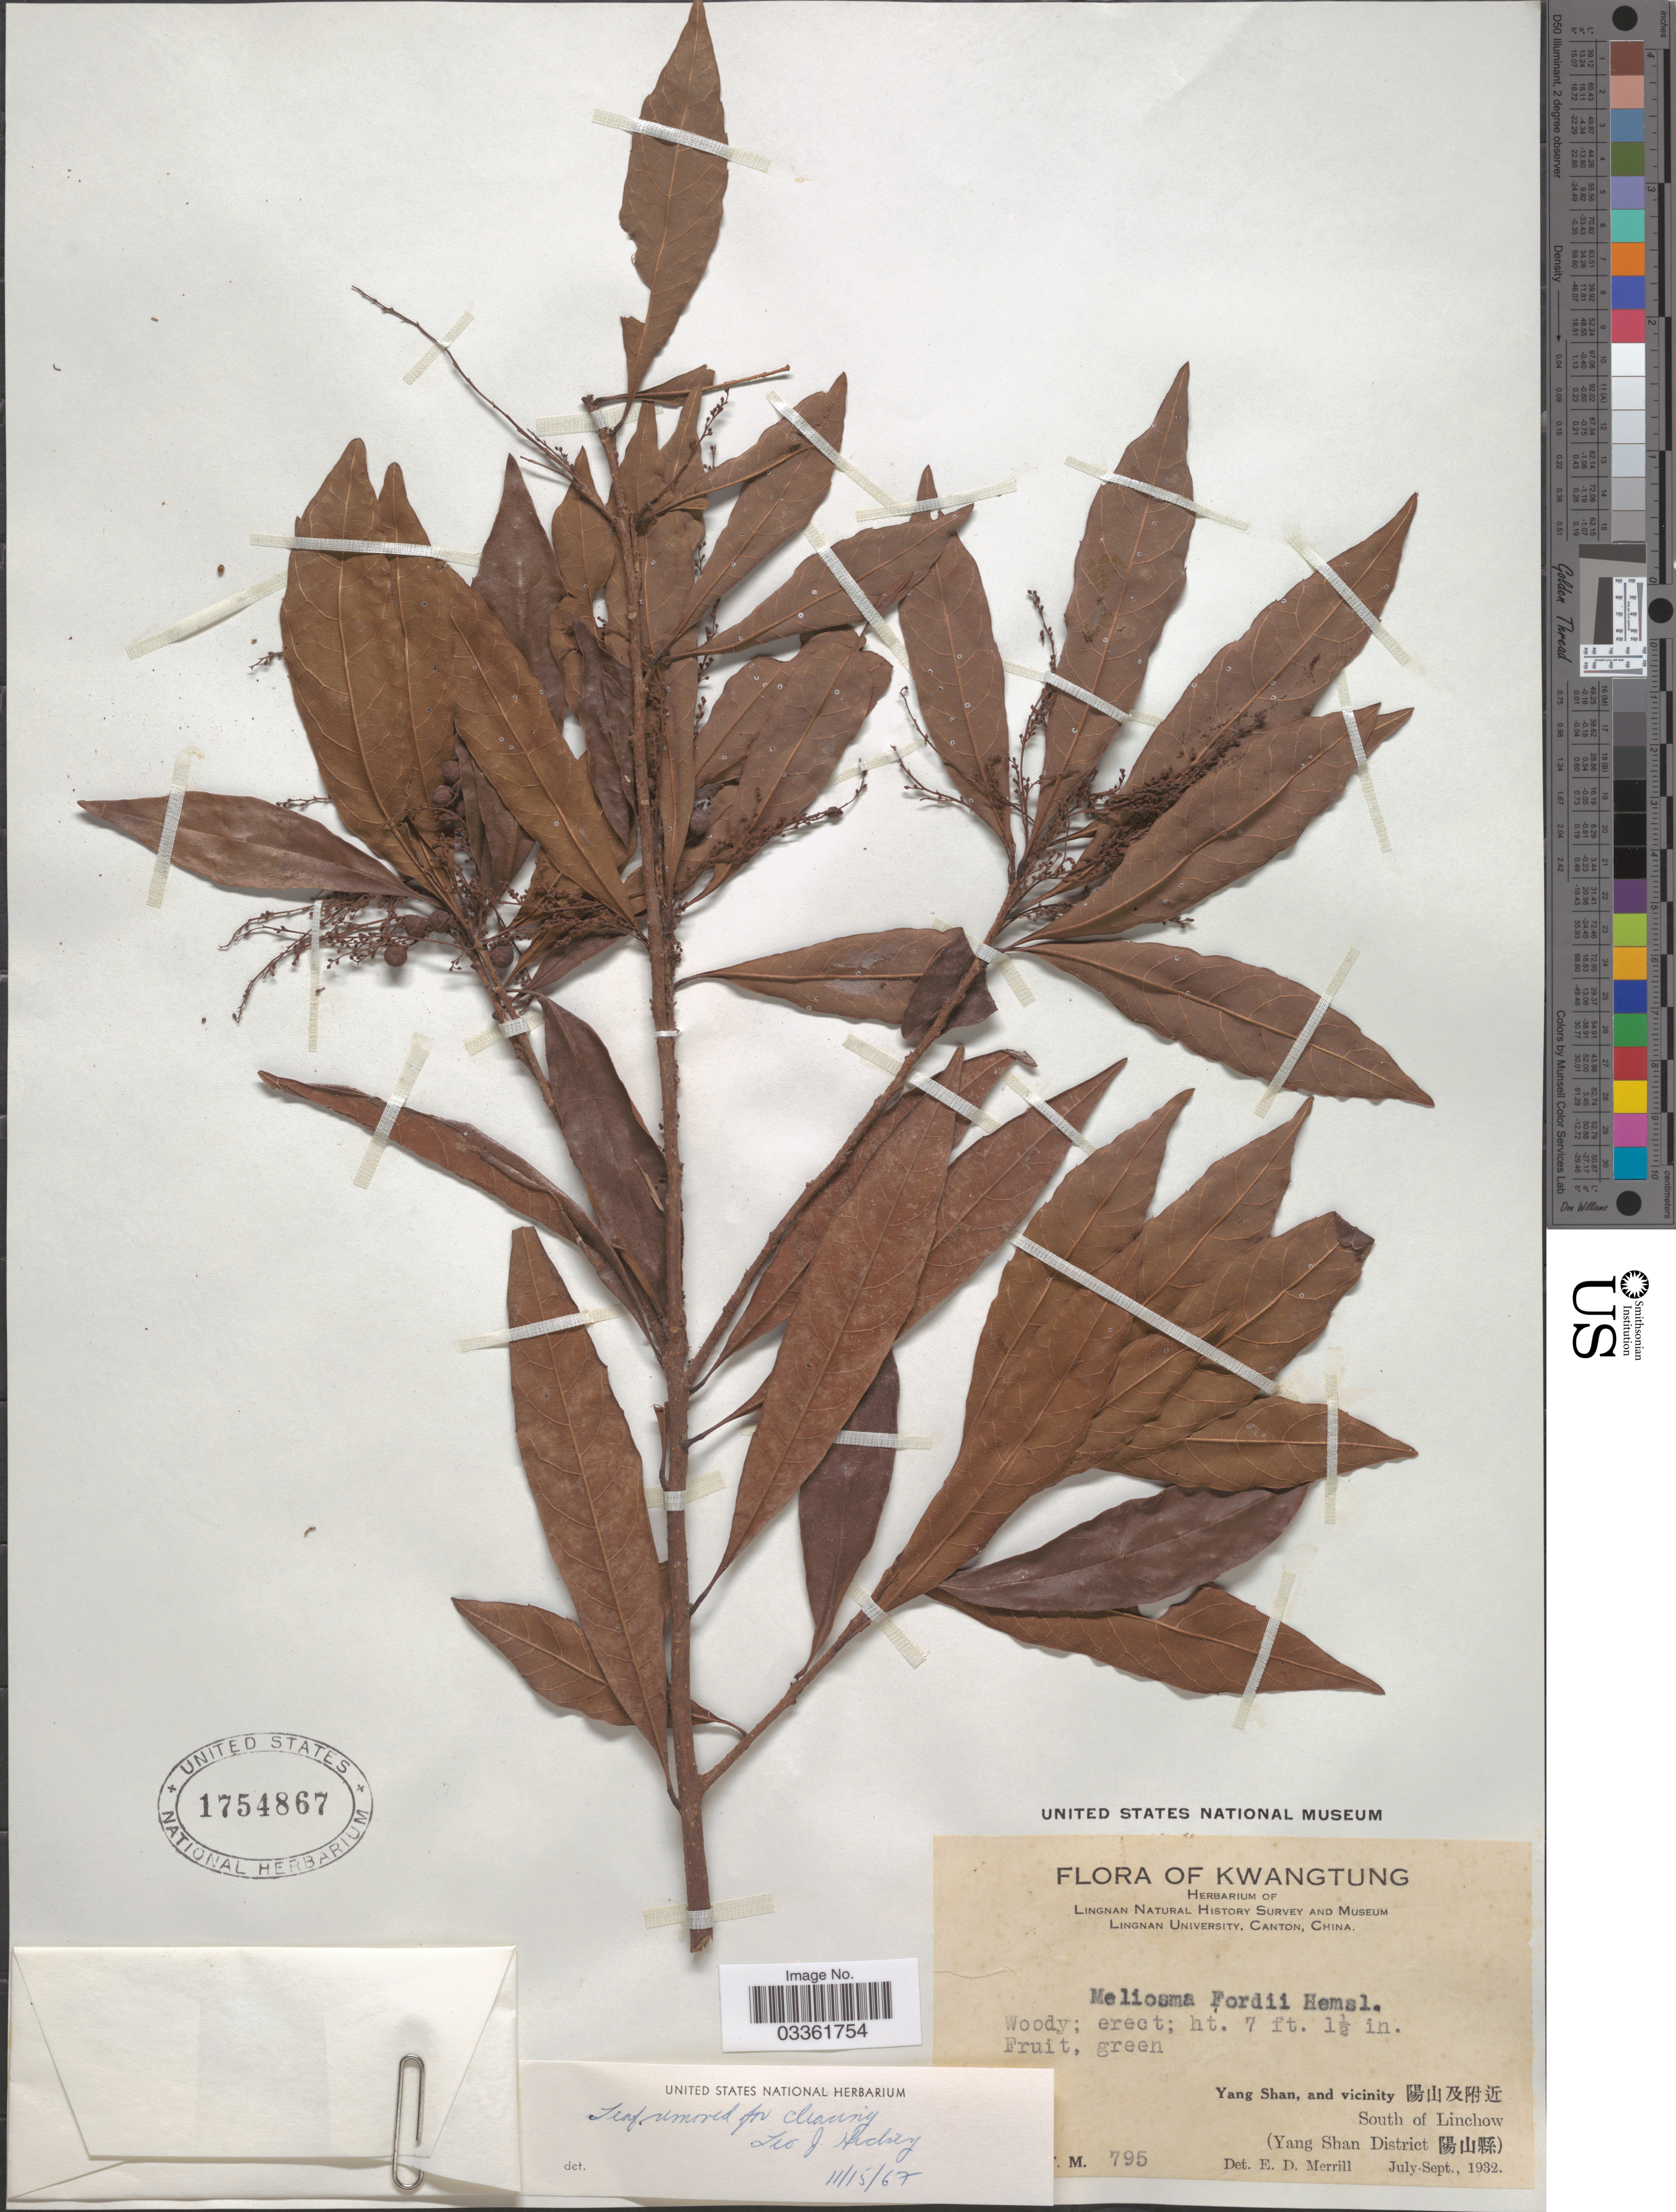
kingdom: Plantae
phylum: Tracheophyta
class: Magnoliopsida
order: Proteales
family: Sabiaceae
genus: Meliosma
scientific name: Meliosma fordii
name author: Hemsl.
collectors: T. Tsui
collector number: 795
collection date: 1932-07/1932-09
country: China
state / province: Guangdong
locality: Kwangtung. Yang Shan, and vicinity, X. South of Linchow. (Yang Shan District X).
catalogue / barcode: US 1754867